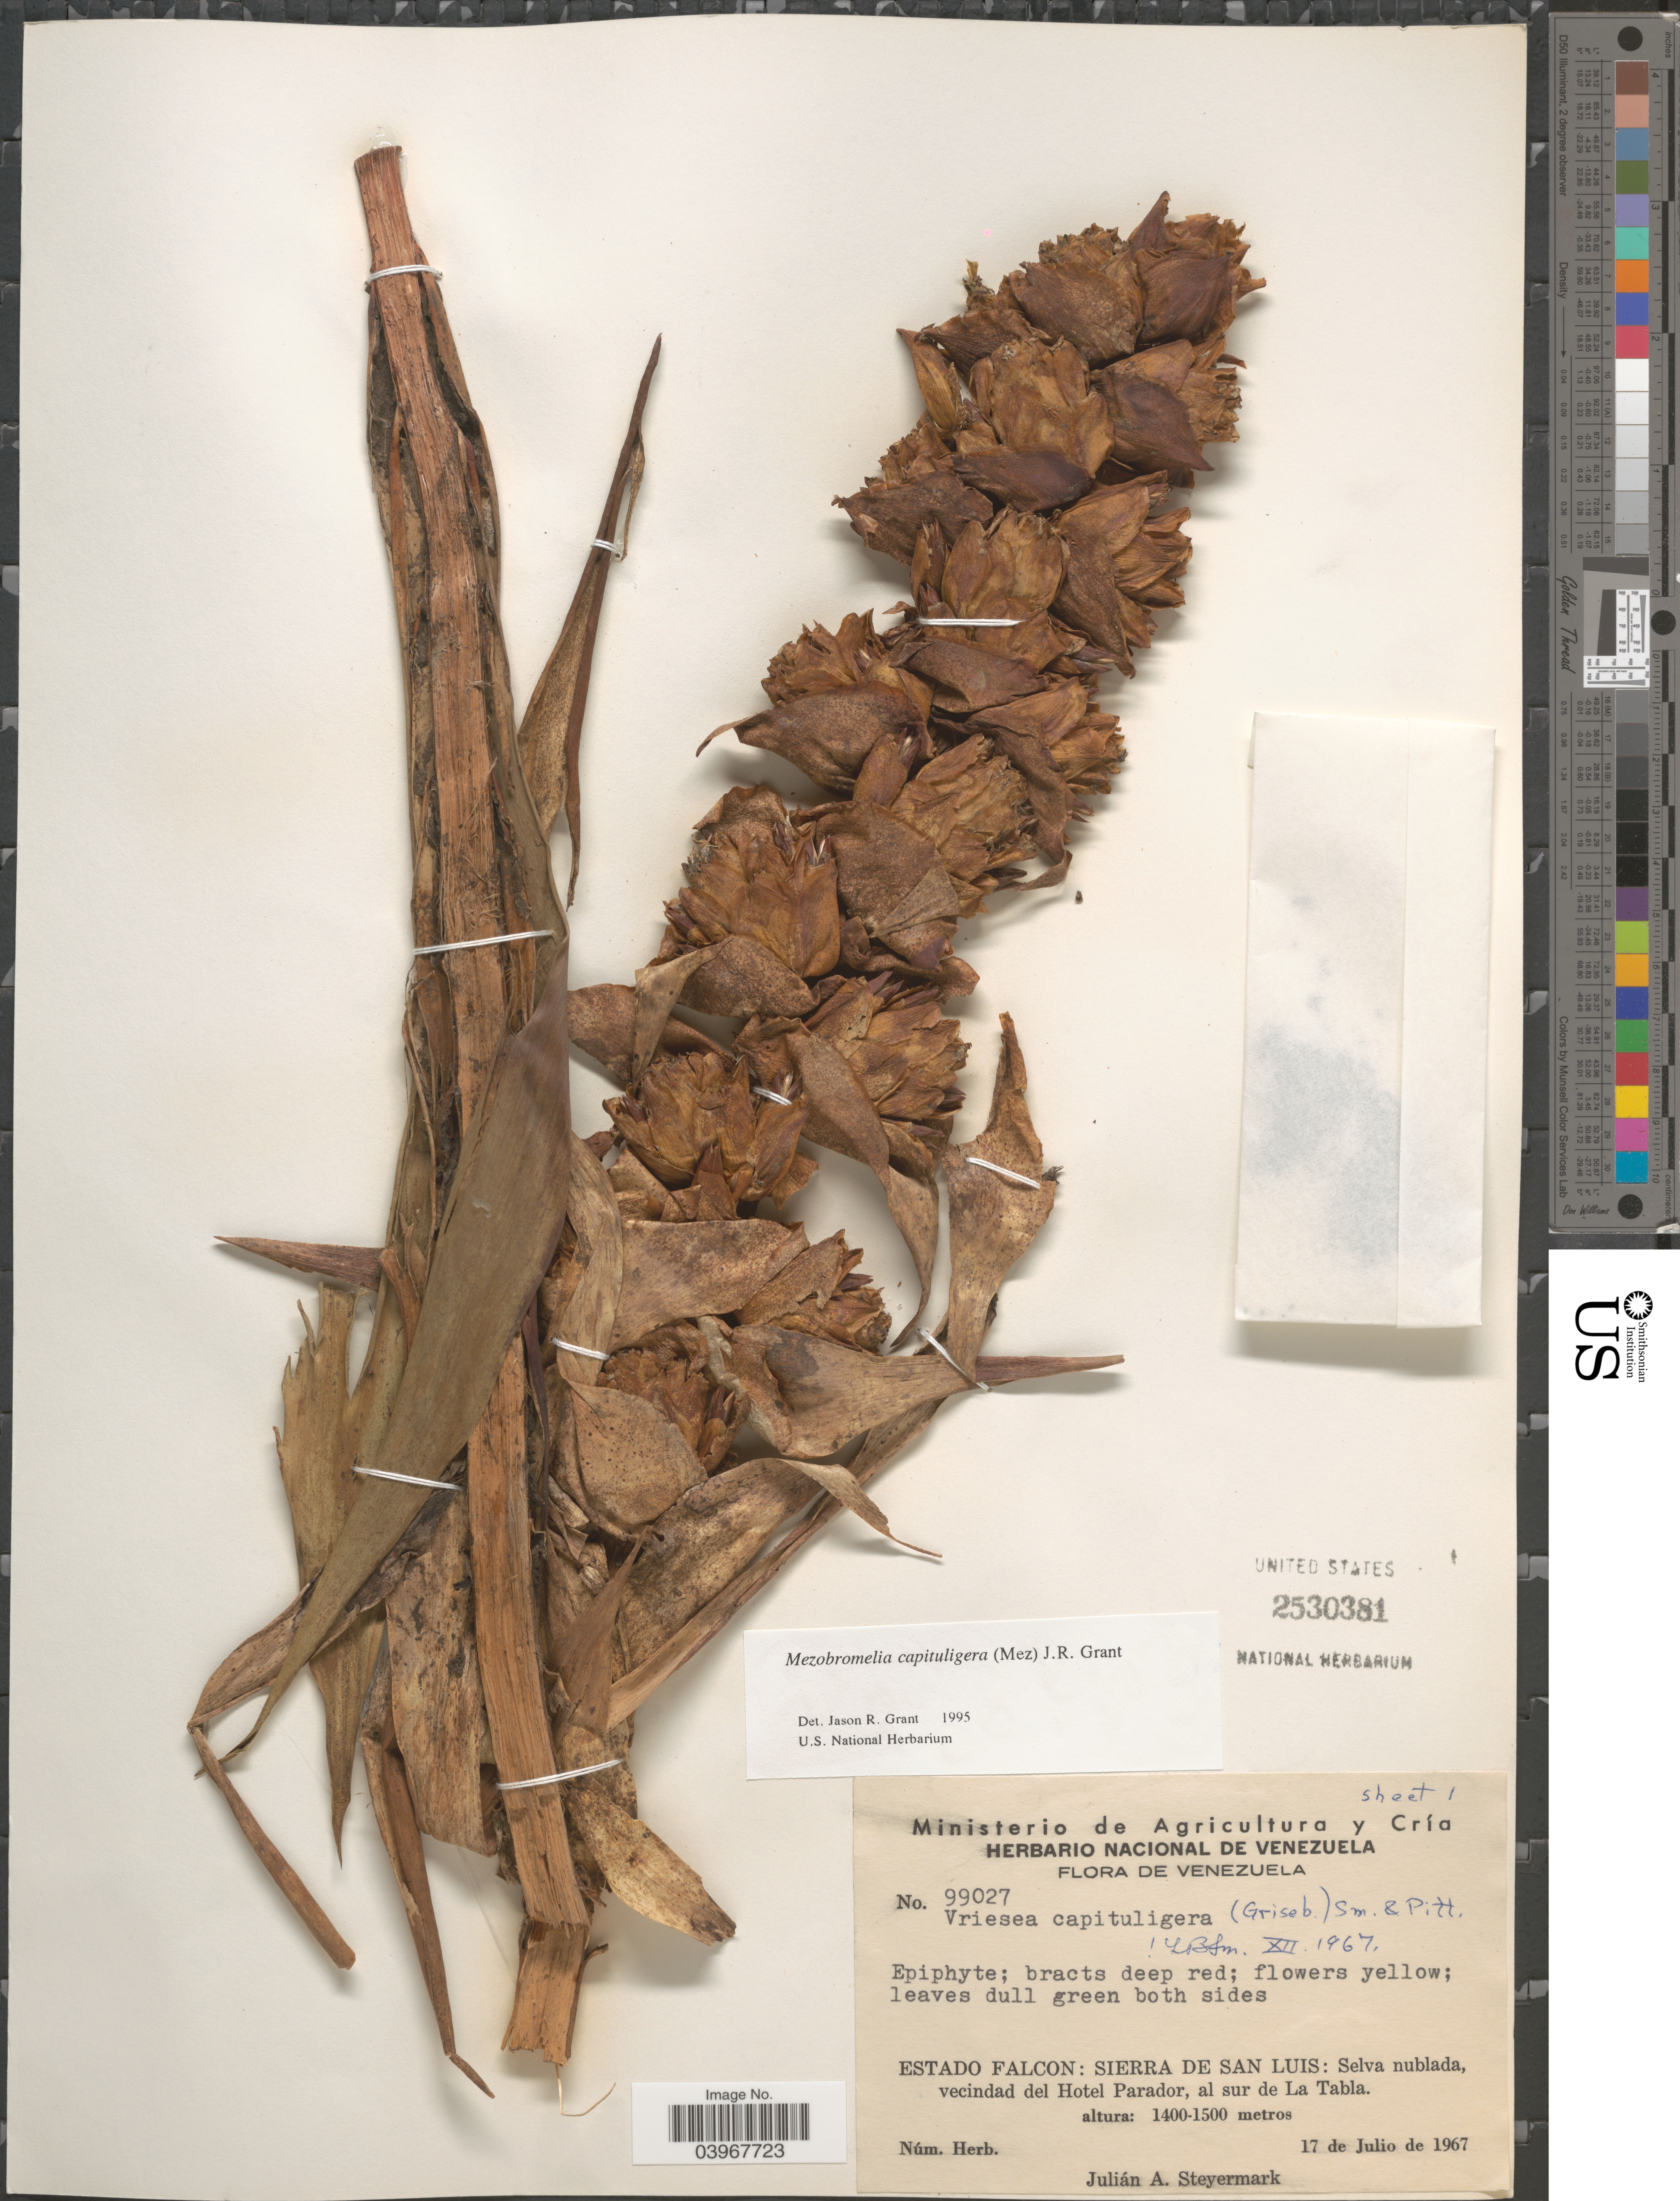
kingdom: Plantae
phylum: Tracheophyta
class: Liliopsida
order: Poales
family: Bromeliaceae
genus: Mezobromelia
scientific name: Mezobromelia capituligera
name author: (Griseb.) J.R. Grant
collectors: J. Steyermark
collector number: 99027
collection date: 1967-07-17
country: Venezuela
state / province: Falcon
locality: Estado Falcon: Sierra de San Luis: Selva nublada, vecindad del Hotel Parador, al sur de La Tabla.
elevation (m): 1400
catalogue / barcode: US 2530381